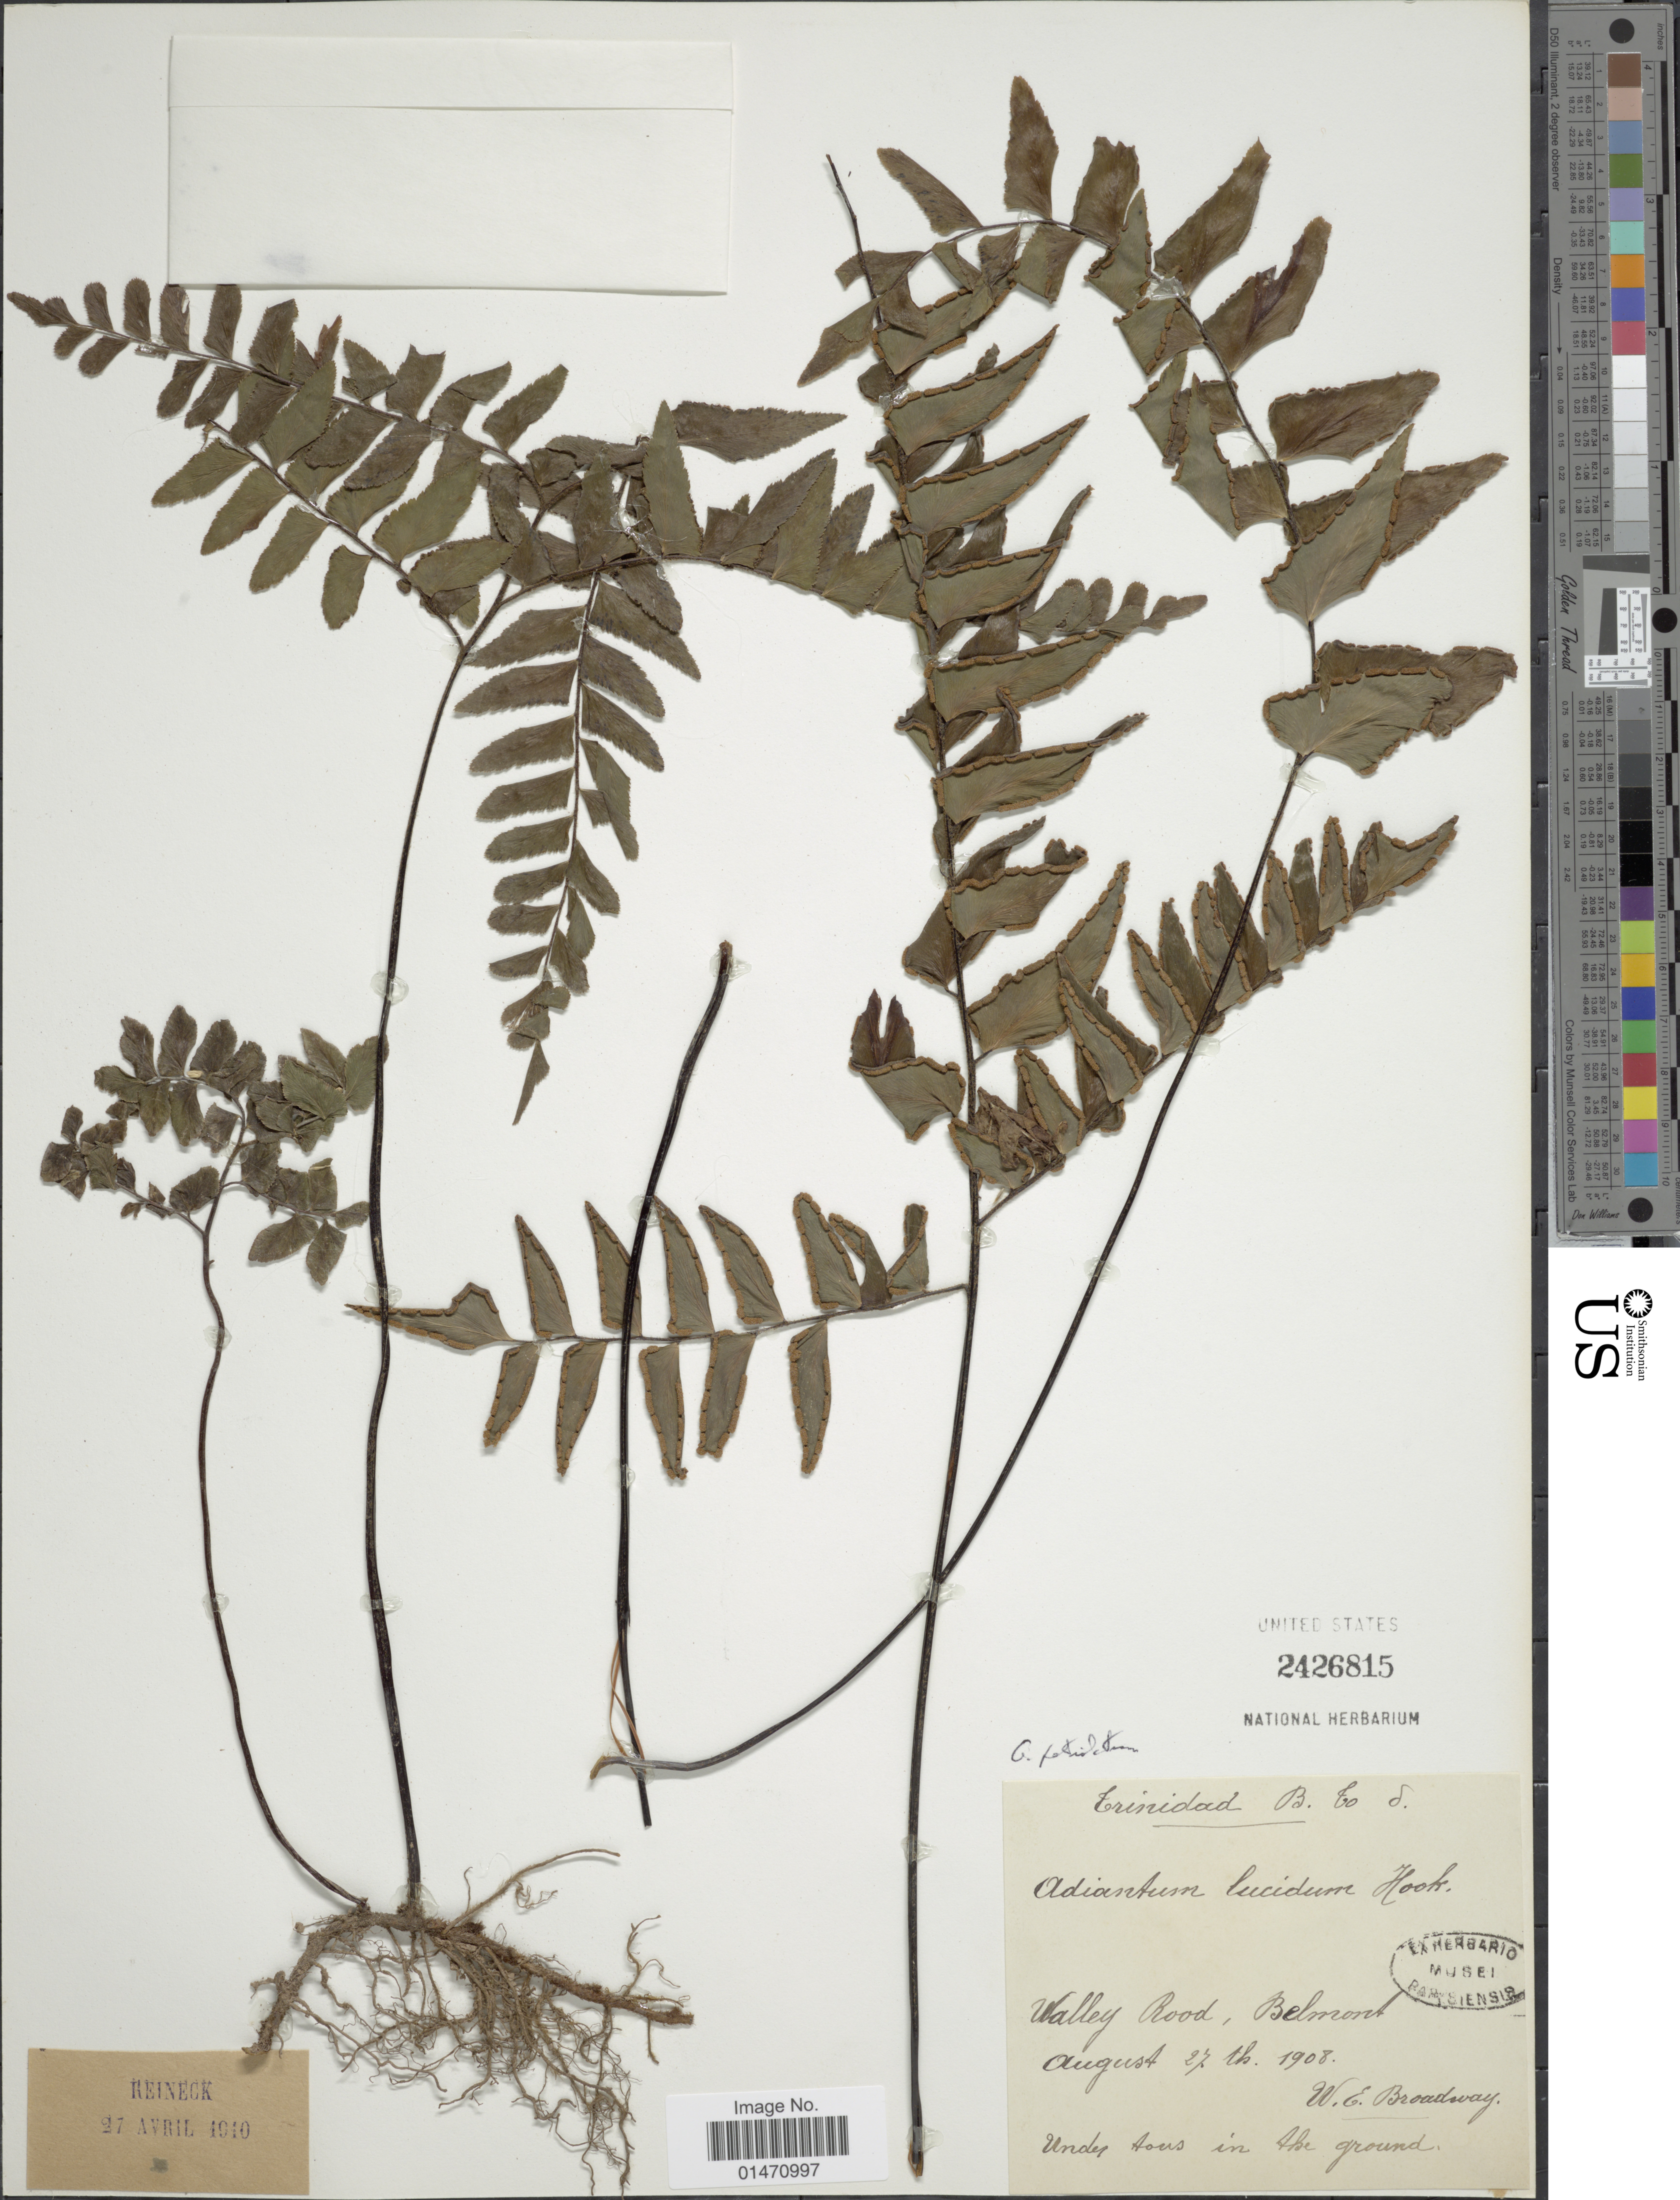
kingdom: Plantae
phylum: Tracheophyta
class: Polypodiopsida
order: Polypodiales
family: Pteridaceae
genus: Adiantum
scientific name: Adiantum petiolatum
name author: Desv.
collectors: W. E. Broadway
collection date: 1908-08-27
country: Trinidad and Tobago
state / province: Trinidad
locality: Valley Road, Belmont.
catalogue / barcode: US 2426815